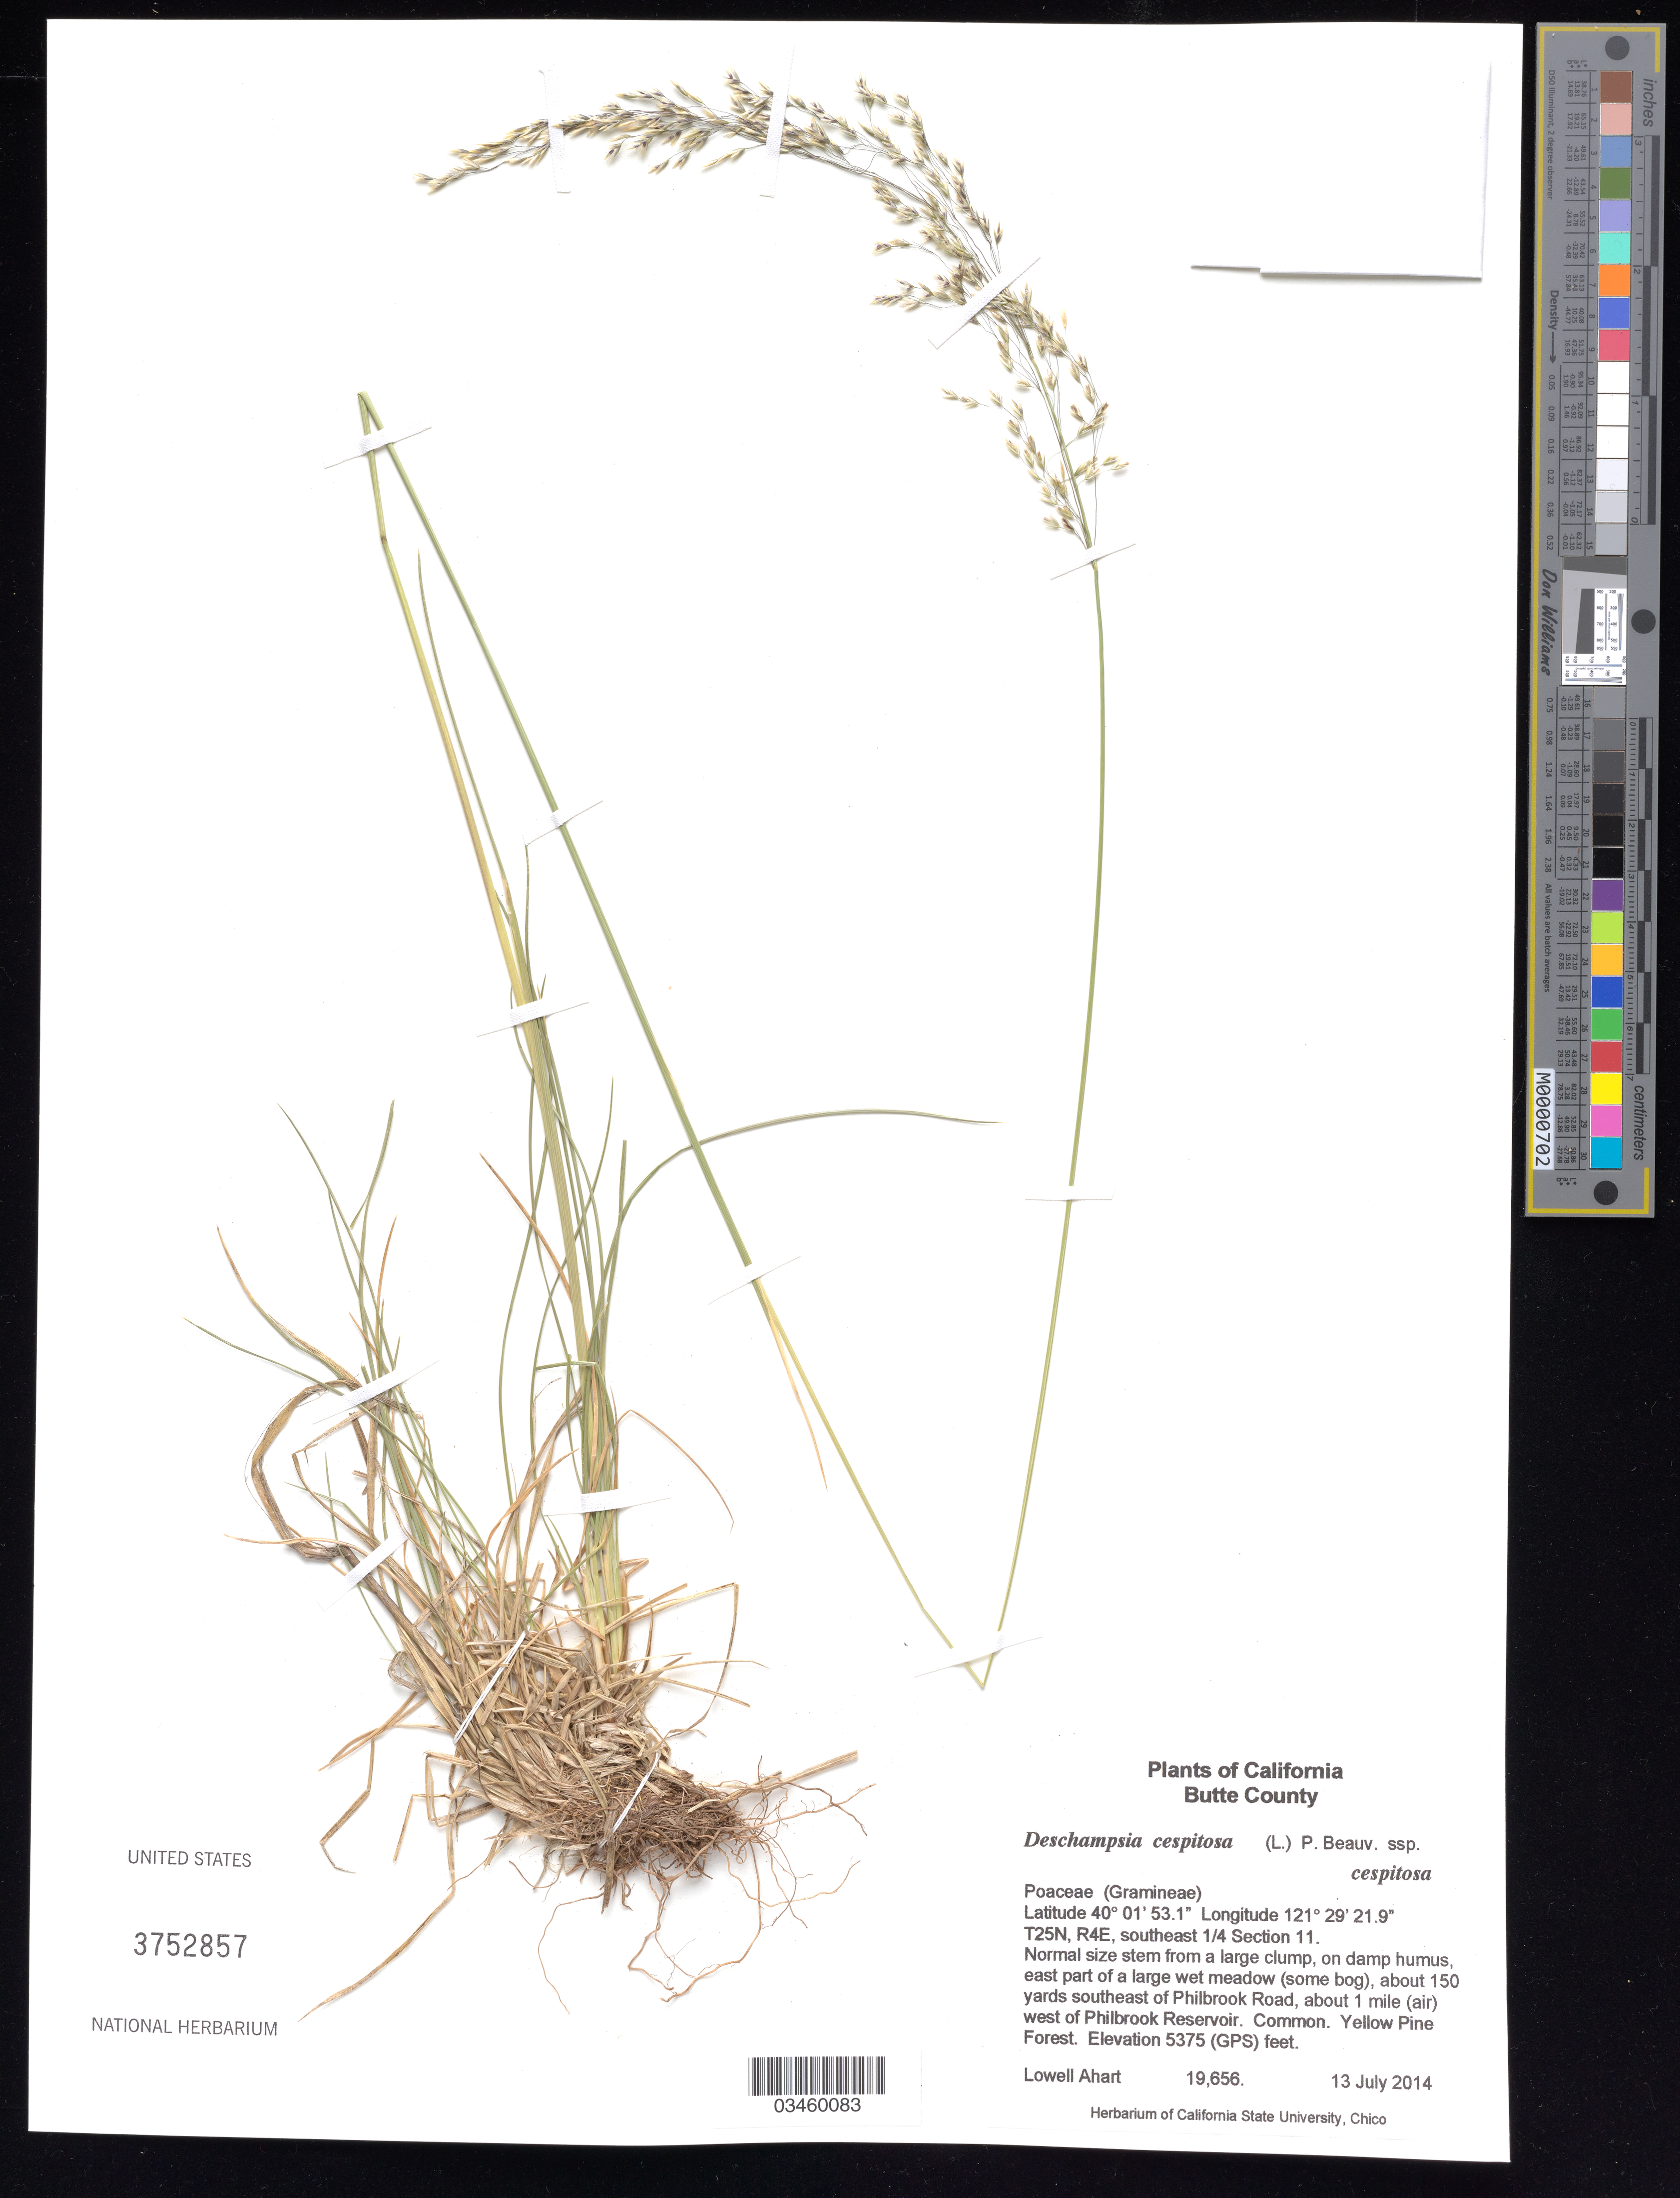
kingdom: Plantae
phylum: Tracheophyta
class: Liliopsida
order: Poales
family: Poaceae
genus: Deschampsia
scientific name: Deschampsia cespitosa subsp. cespitosa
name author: (L.) P. Beauv.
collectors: L. Ahart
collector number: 19656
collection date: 2014-07-13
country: United States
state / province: California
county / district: Butte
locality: About 150 yards SE of Philbrook Road, about 1 mile (air) west of Philbrook Reservoir.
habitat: Damp humus, east part of a large wet meadow (some bog). Yellow Pine Forest.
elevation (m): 1638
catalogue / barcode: US 3752857